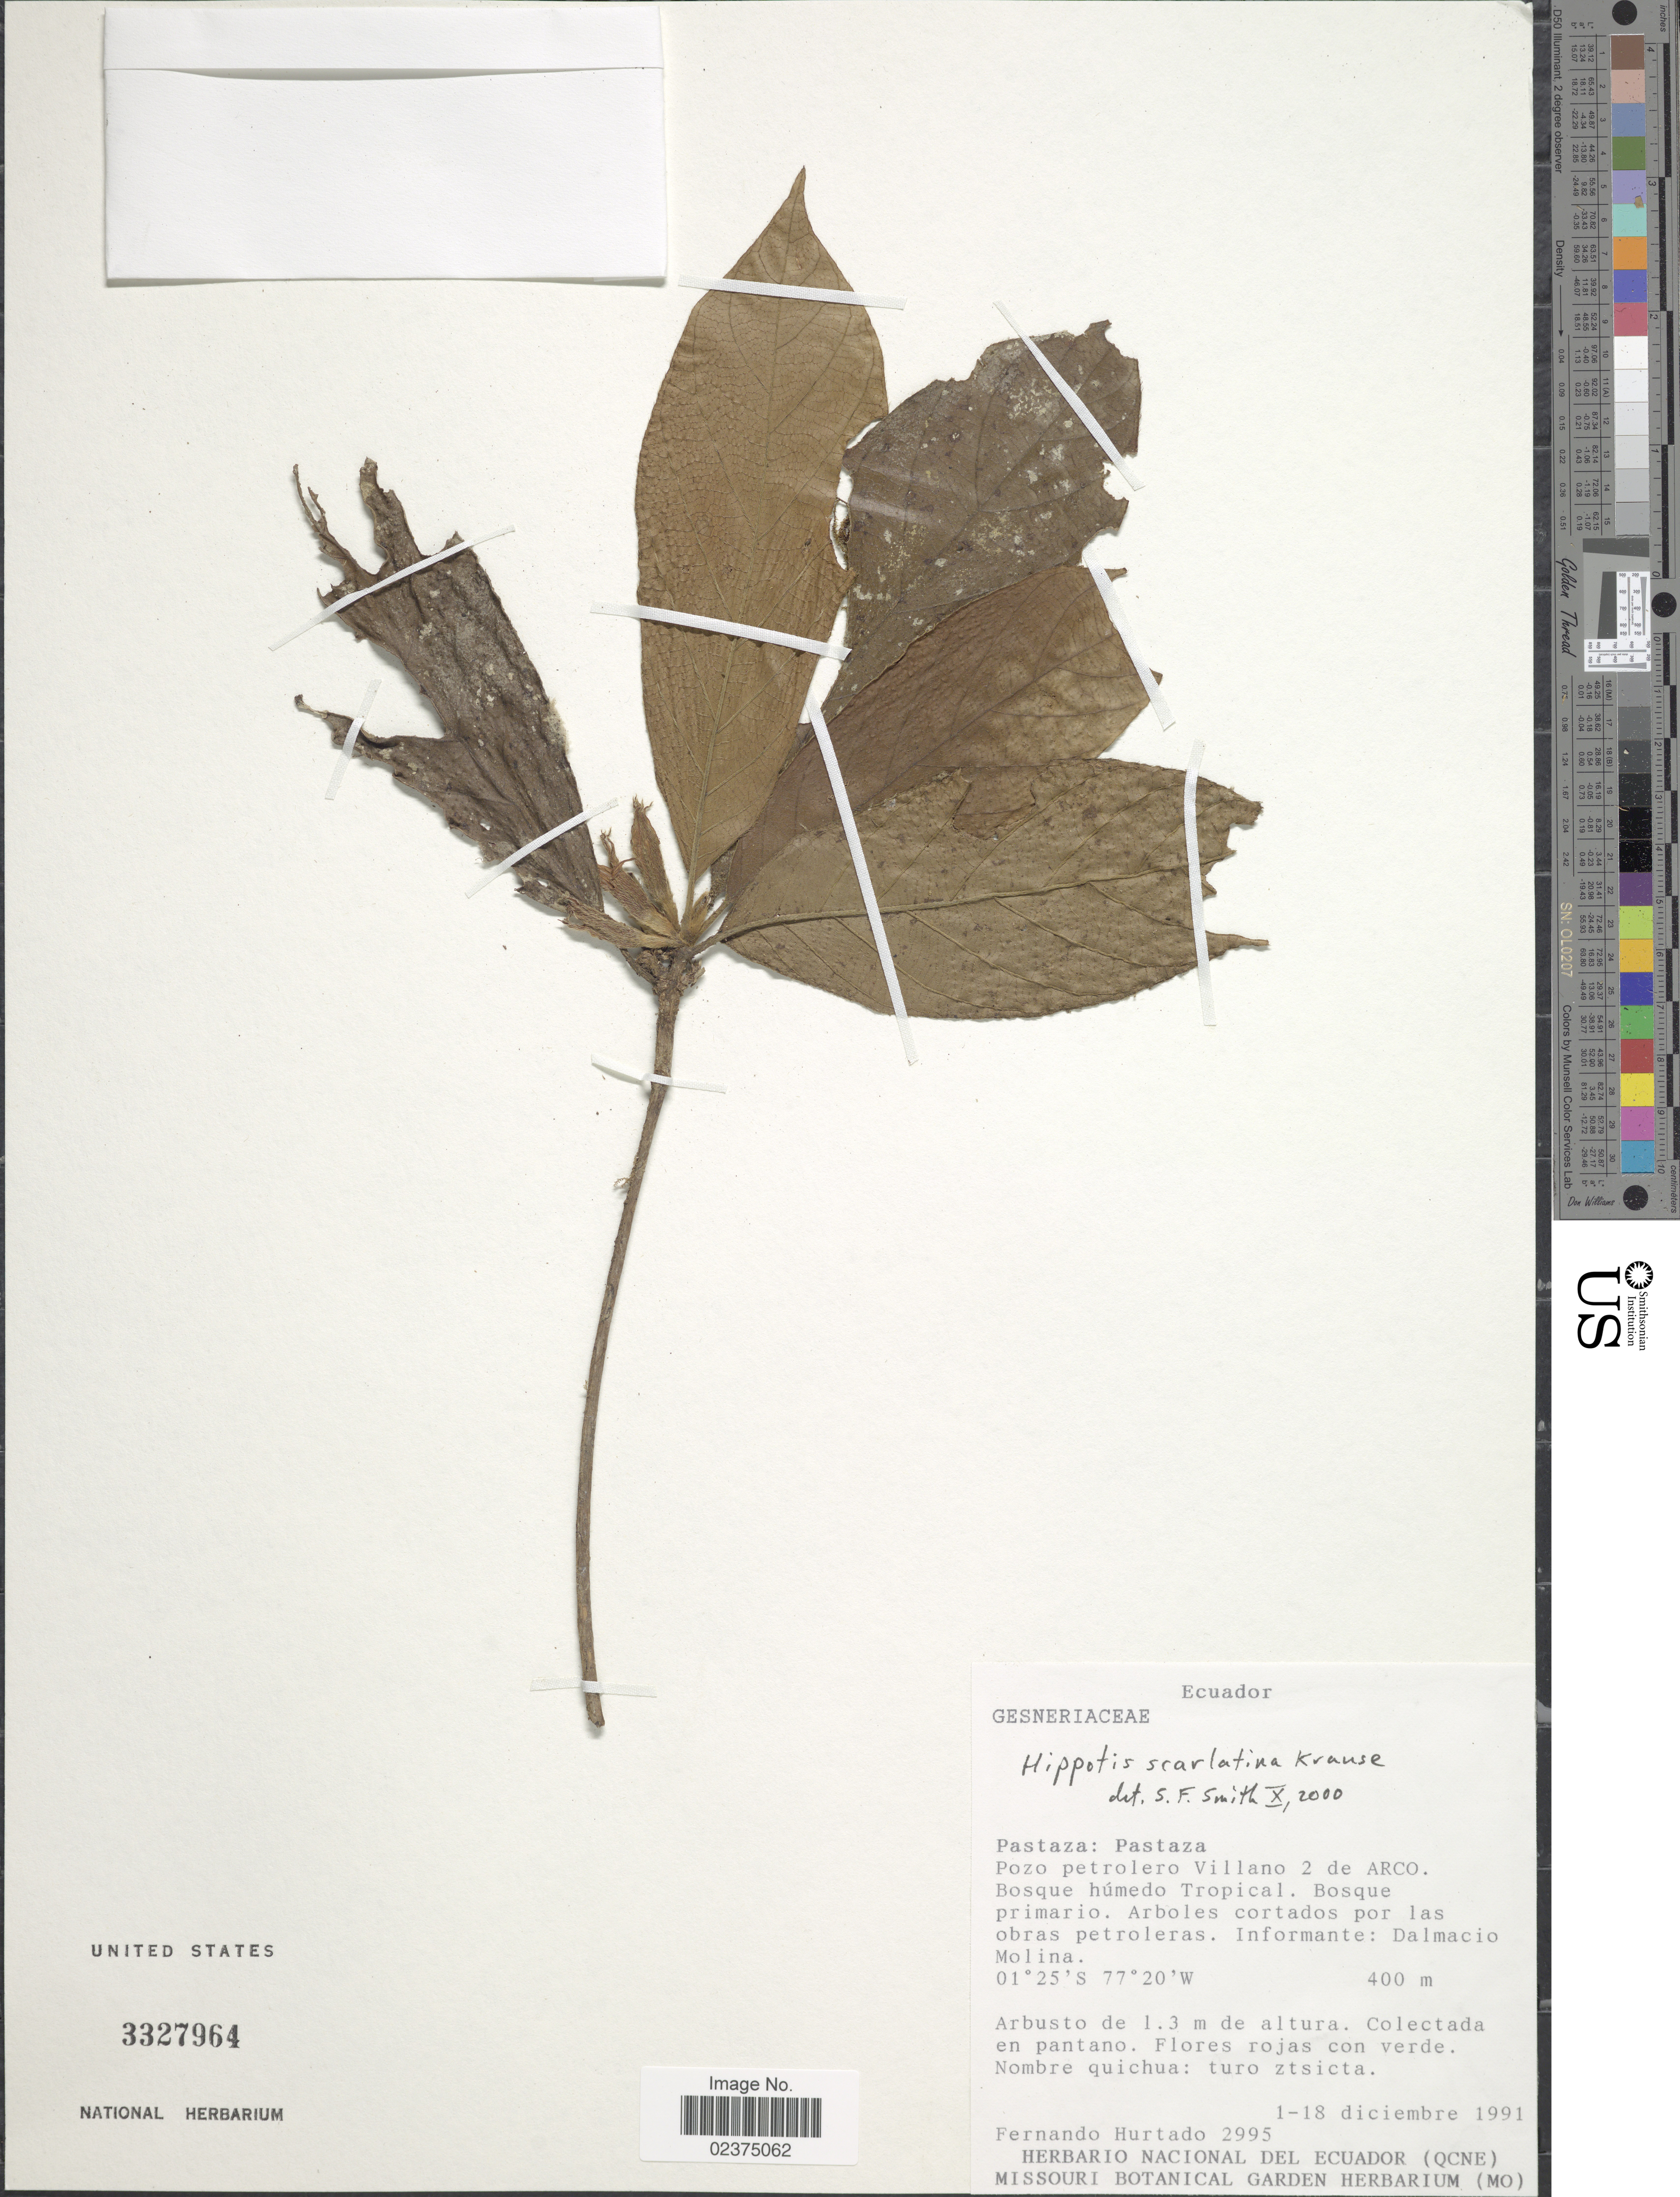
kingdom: Plantae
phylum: Tracheophyta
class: Magnoliopsida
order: Gentianales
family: Rubiaceae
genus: Hippotis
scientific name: Hippotis scarlatina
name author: K. Krause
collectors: F. Hurtado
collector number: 2995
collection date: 1991-12-01/1991-12-18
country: Ecuador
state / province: Pastaza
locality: Pastaza, Pozo petrolero Villano 2 de ARCO, bosque humedo Tropical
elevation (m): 400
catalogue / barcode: US 3327964